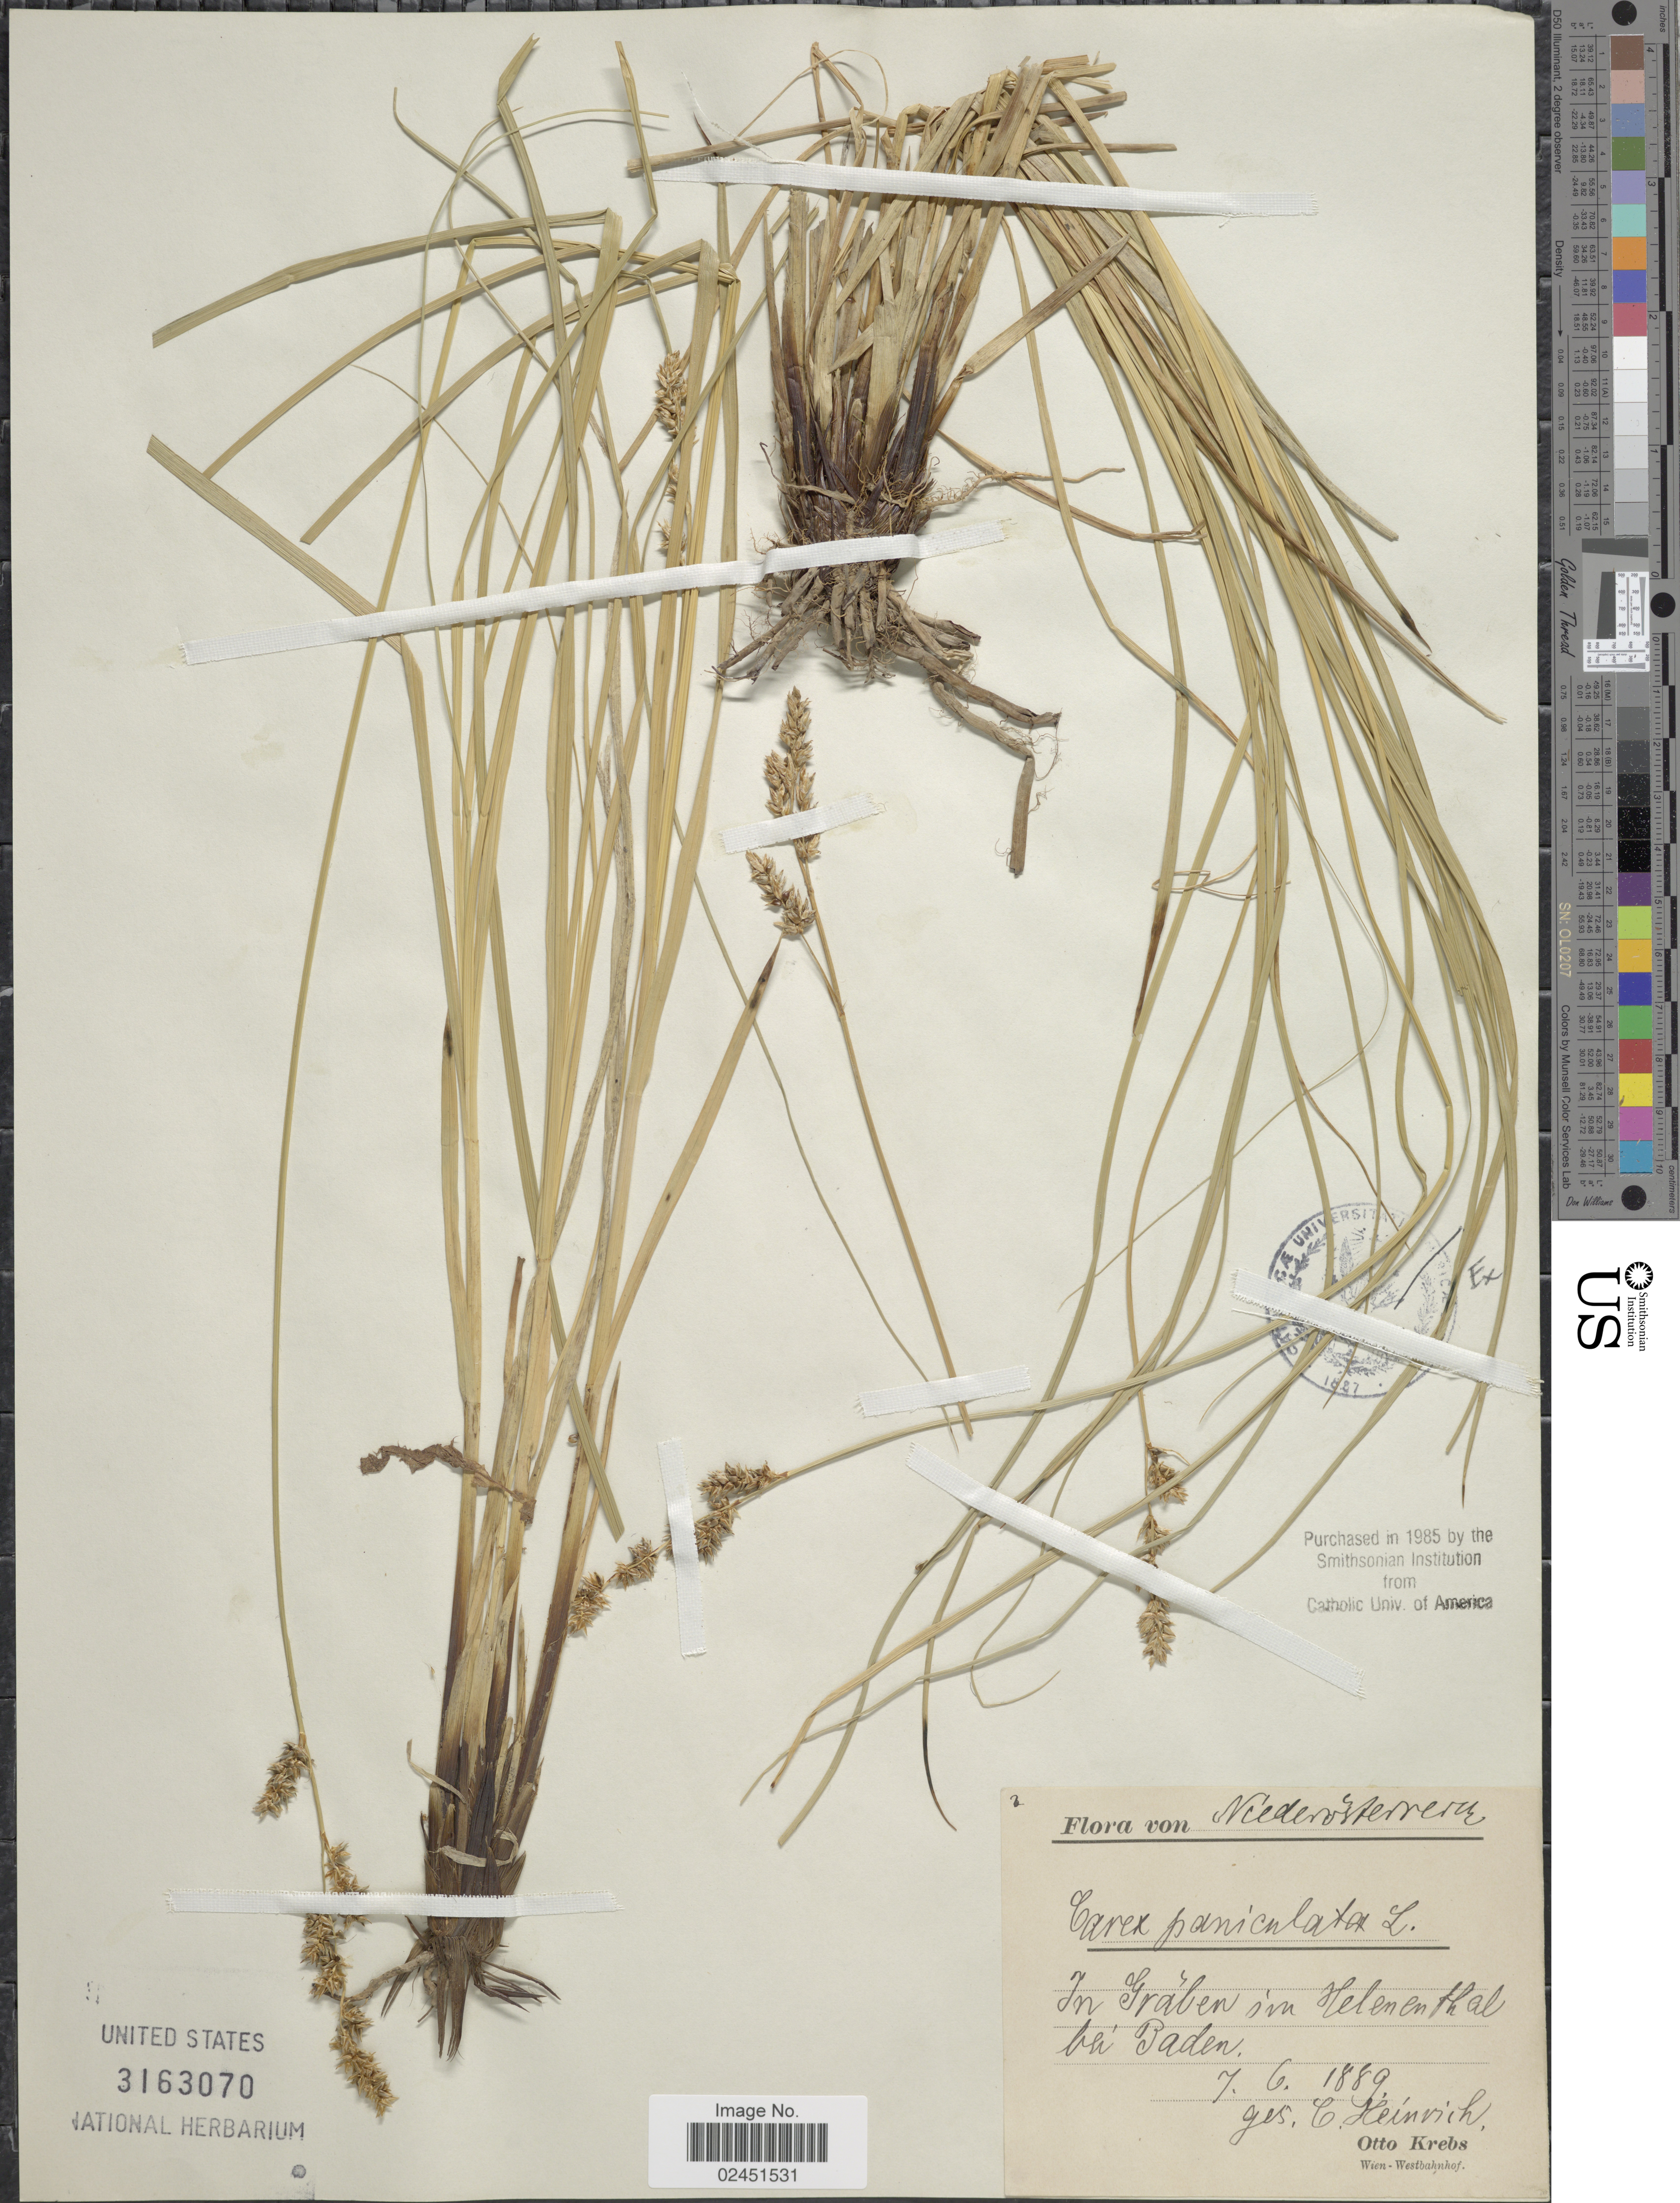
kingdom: Plantae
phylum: Tracheophyta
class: Liliopsida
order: Poales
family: Cyperaceae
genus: Carex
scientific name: Carex paniculata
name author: L.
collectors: C. Heinrich & O. Krebs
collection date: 1889-06-07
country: Austria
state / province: Niederosterreich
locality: In Graben im Helenenthal bei Baden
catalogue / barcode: US 3163070